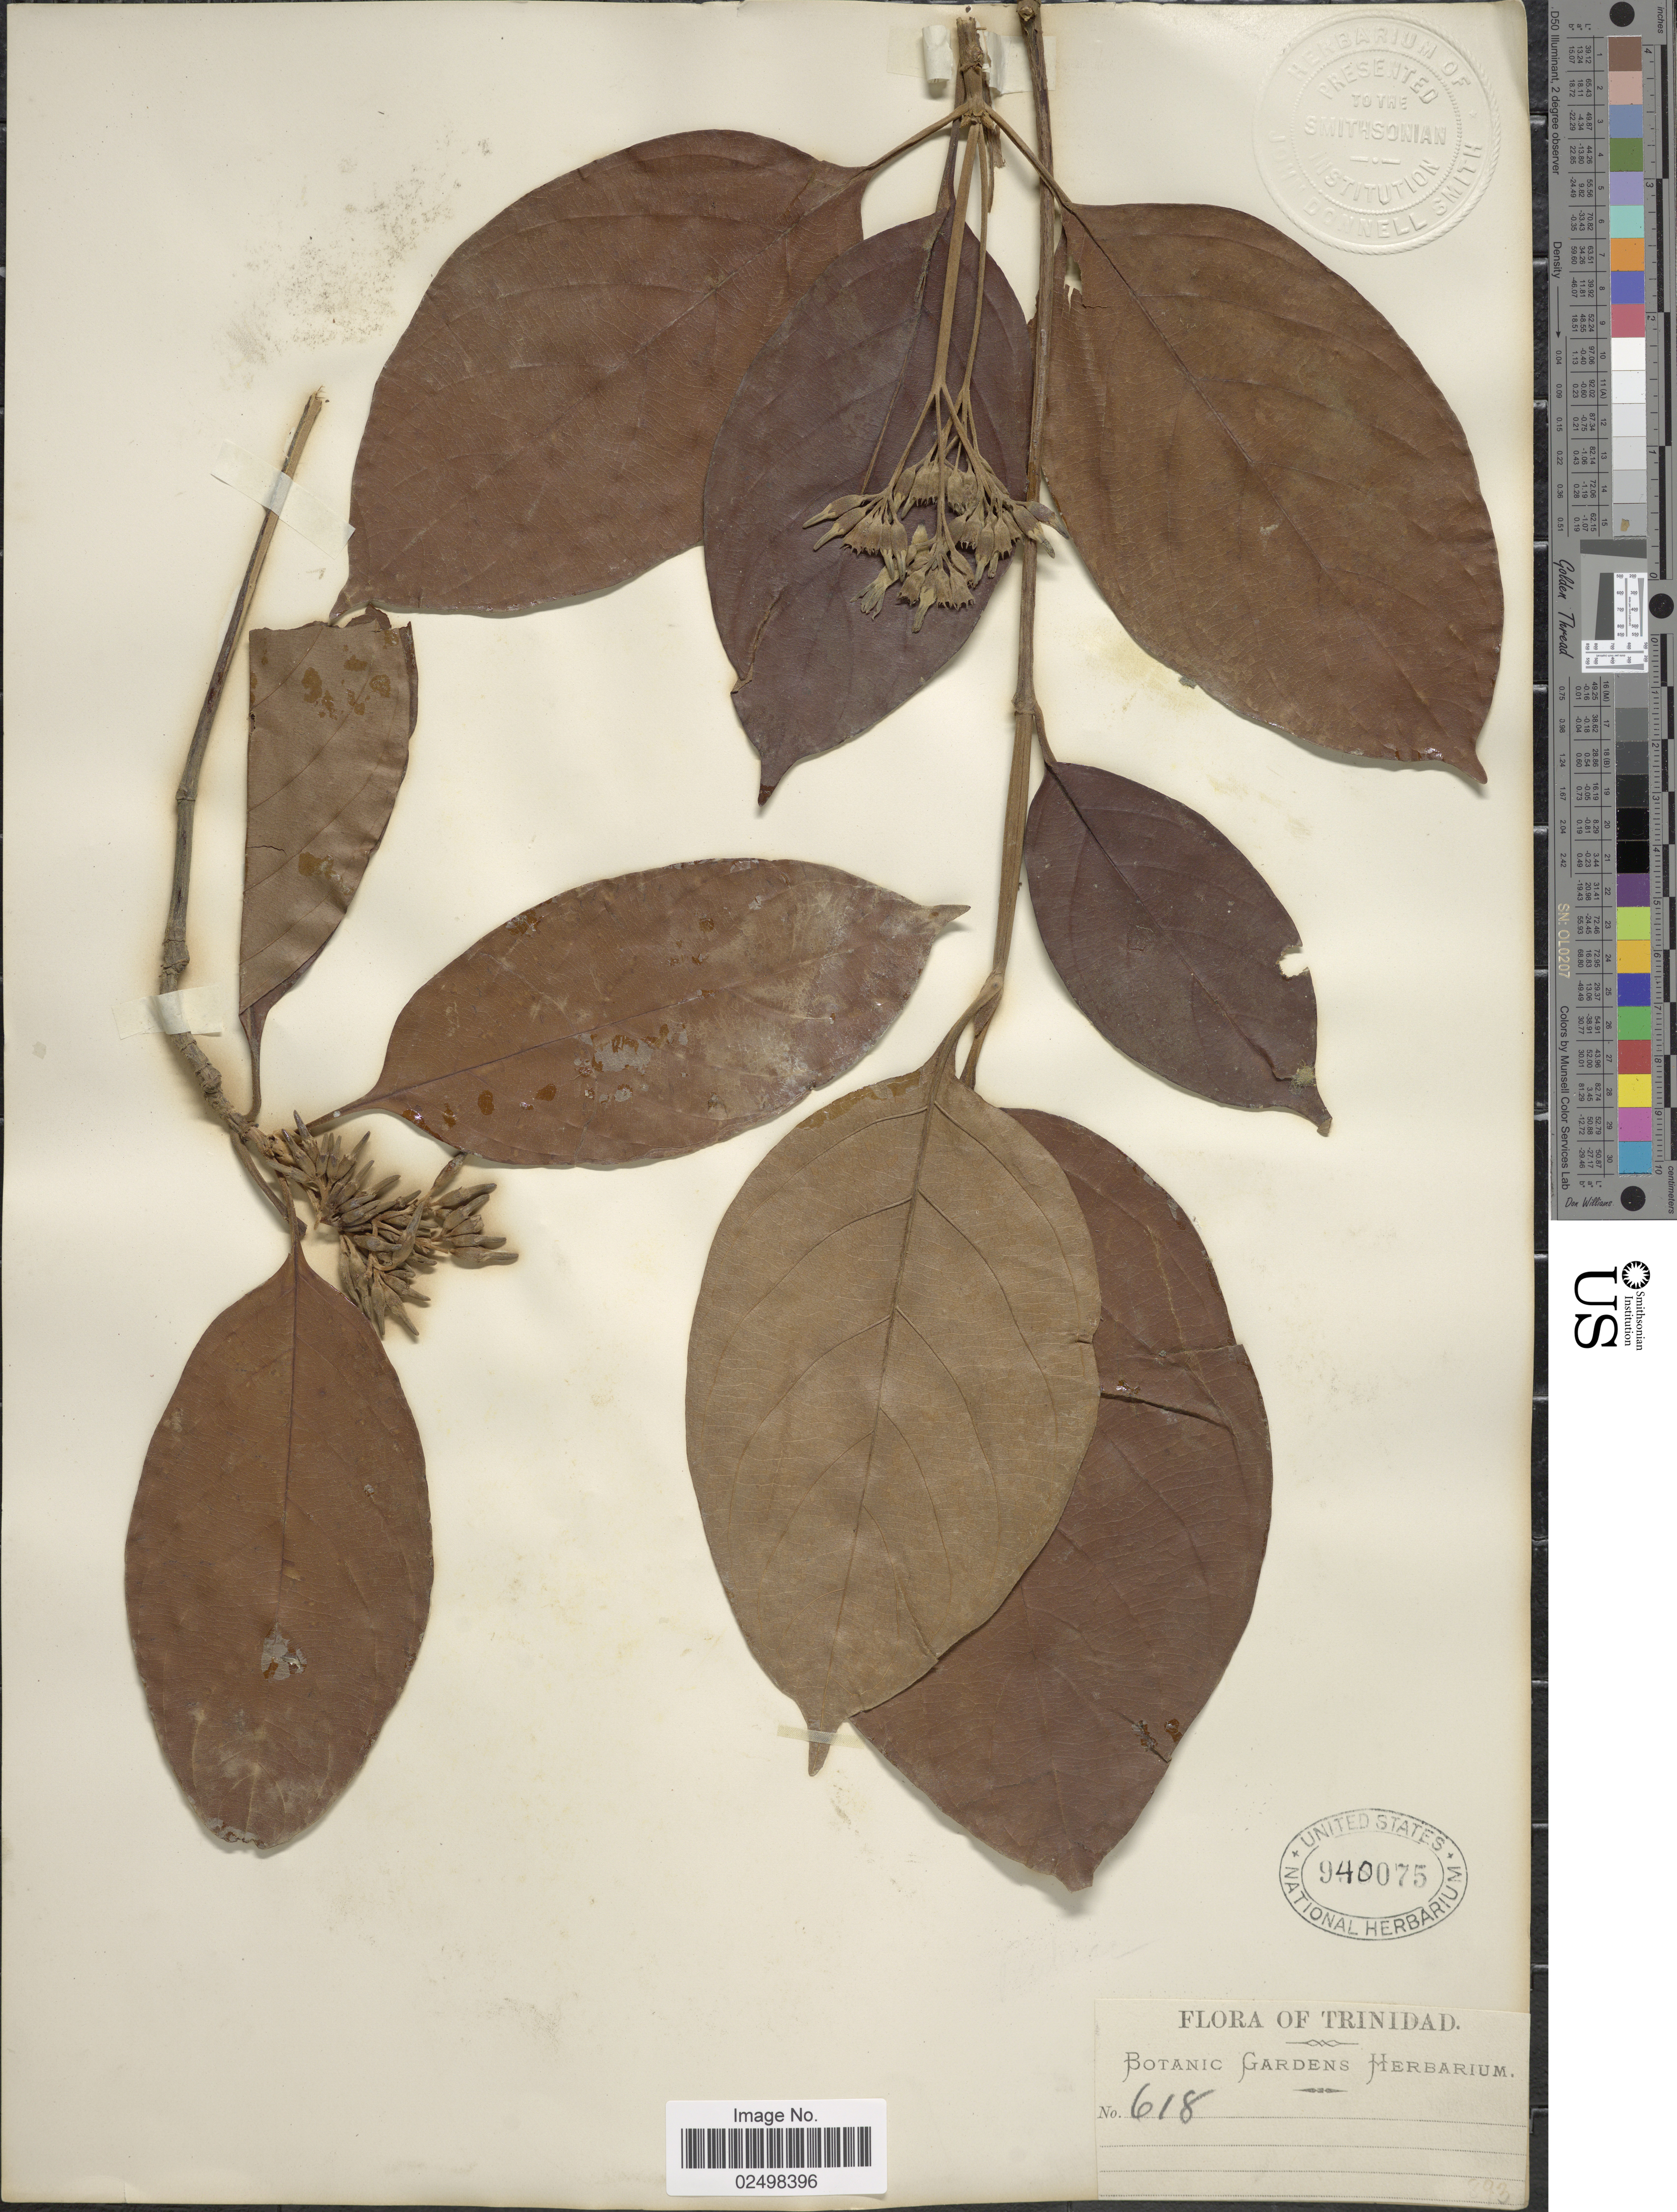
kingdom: Plantae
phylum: Tracheophyta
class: Magnoliopsida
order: Gentianales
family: Rubiaceae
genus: Amaioua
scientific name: Amaioua corymbosa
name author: Kunth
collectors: ex herb. Botanic Gardens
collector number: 618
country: Trinidad and Tobago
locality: Trinidad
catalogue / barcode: US 940075